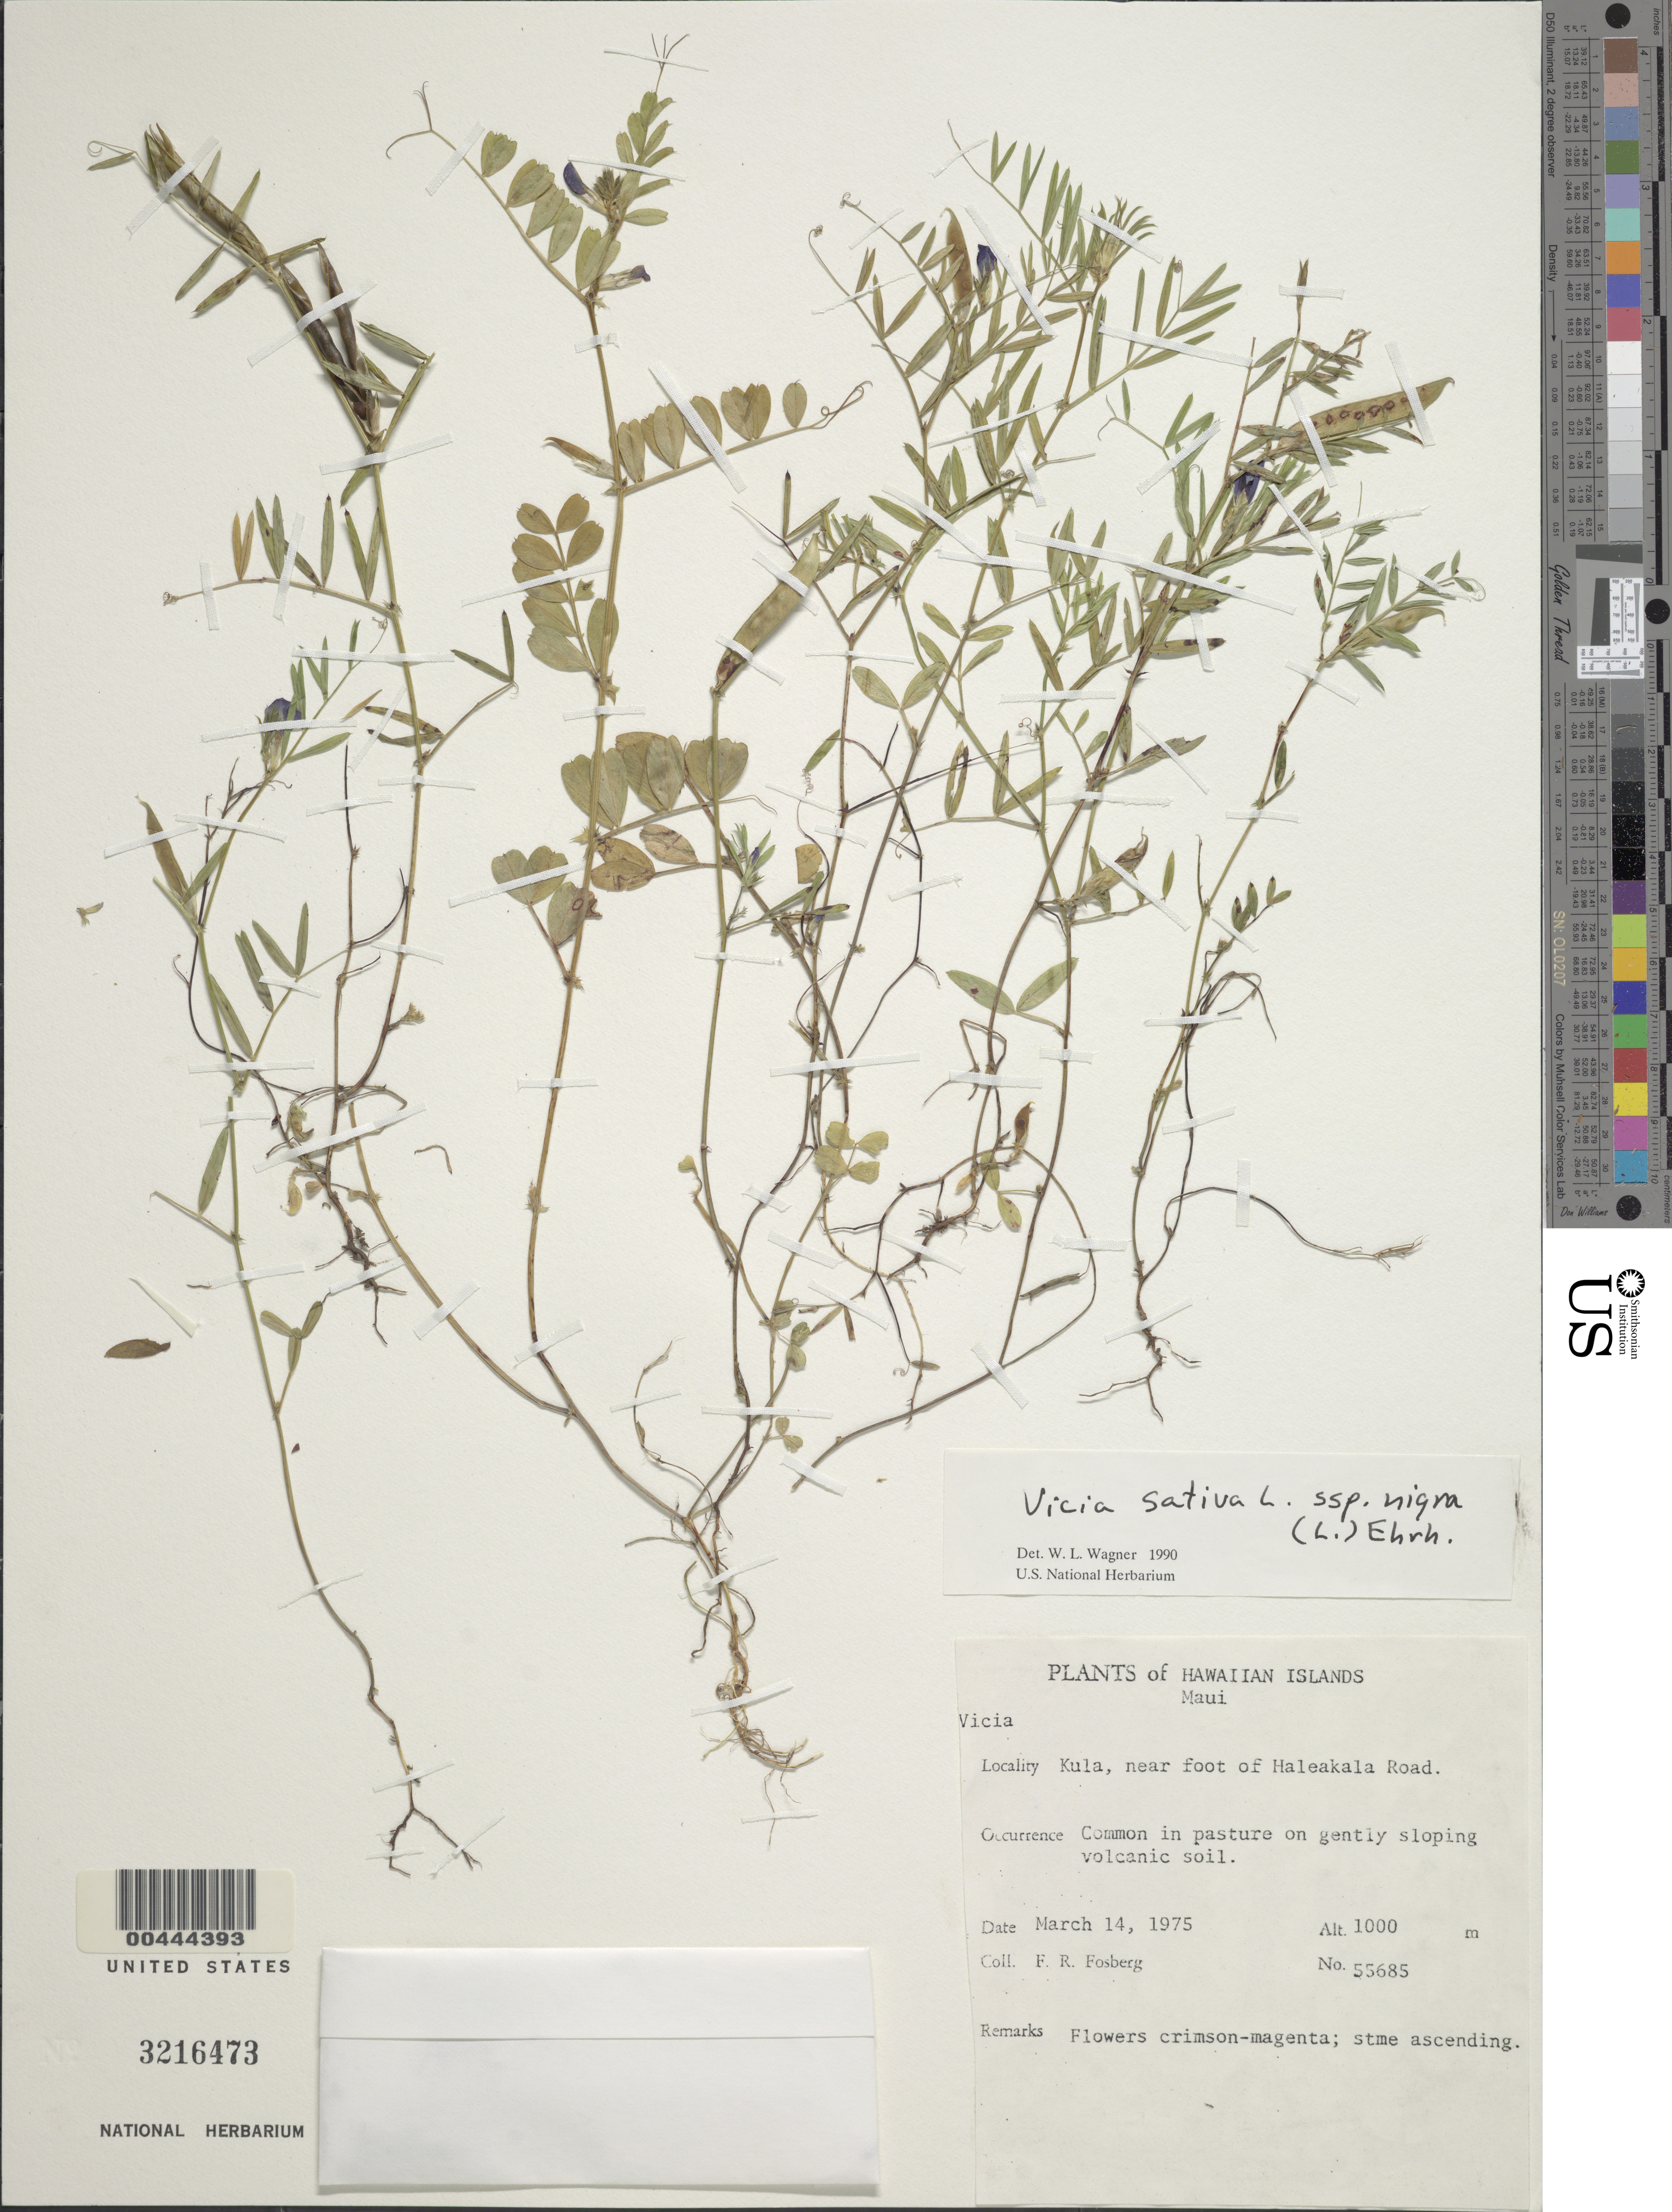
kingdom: Plantae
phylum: Tracheophyta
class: Magnoliopsida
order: Fabales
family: Fabaceae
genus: Vicia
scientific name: Vicia sativa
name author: L.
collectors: F. R. Fosberg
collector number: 55685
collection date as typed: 14 Mar 1975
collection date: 1975-03-14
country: United States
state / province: Hawaii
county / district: Maui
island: Maui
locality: Kula, near foot of Haleakala Road.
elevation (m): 1000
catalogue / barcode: US 3216473